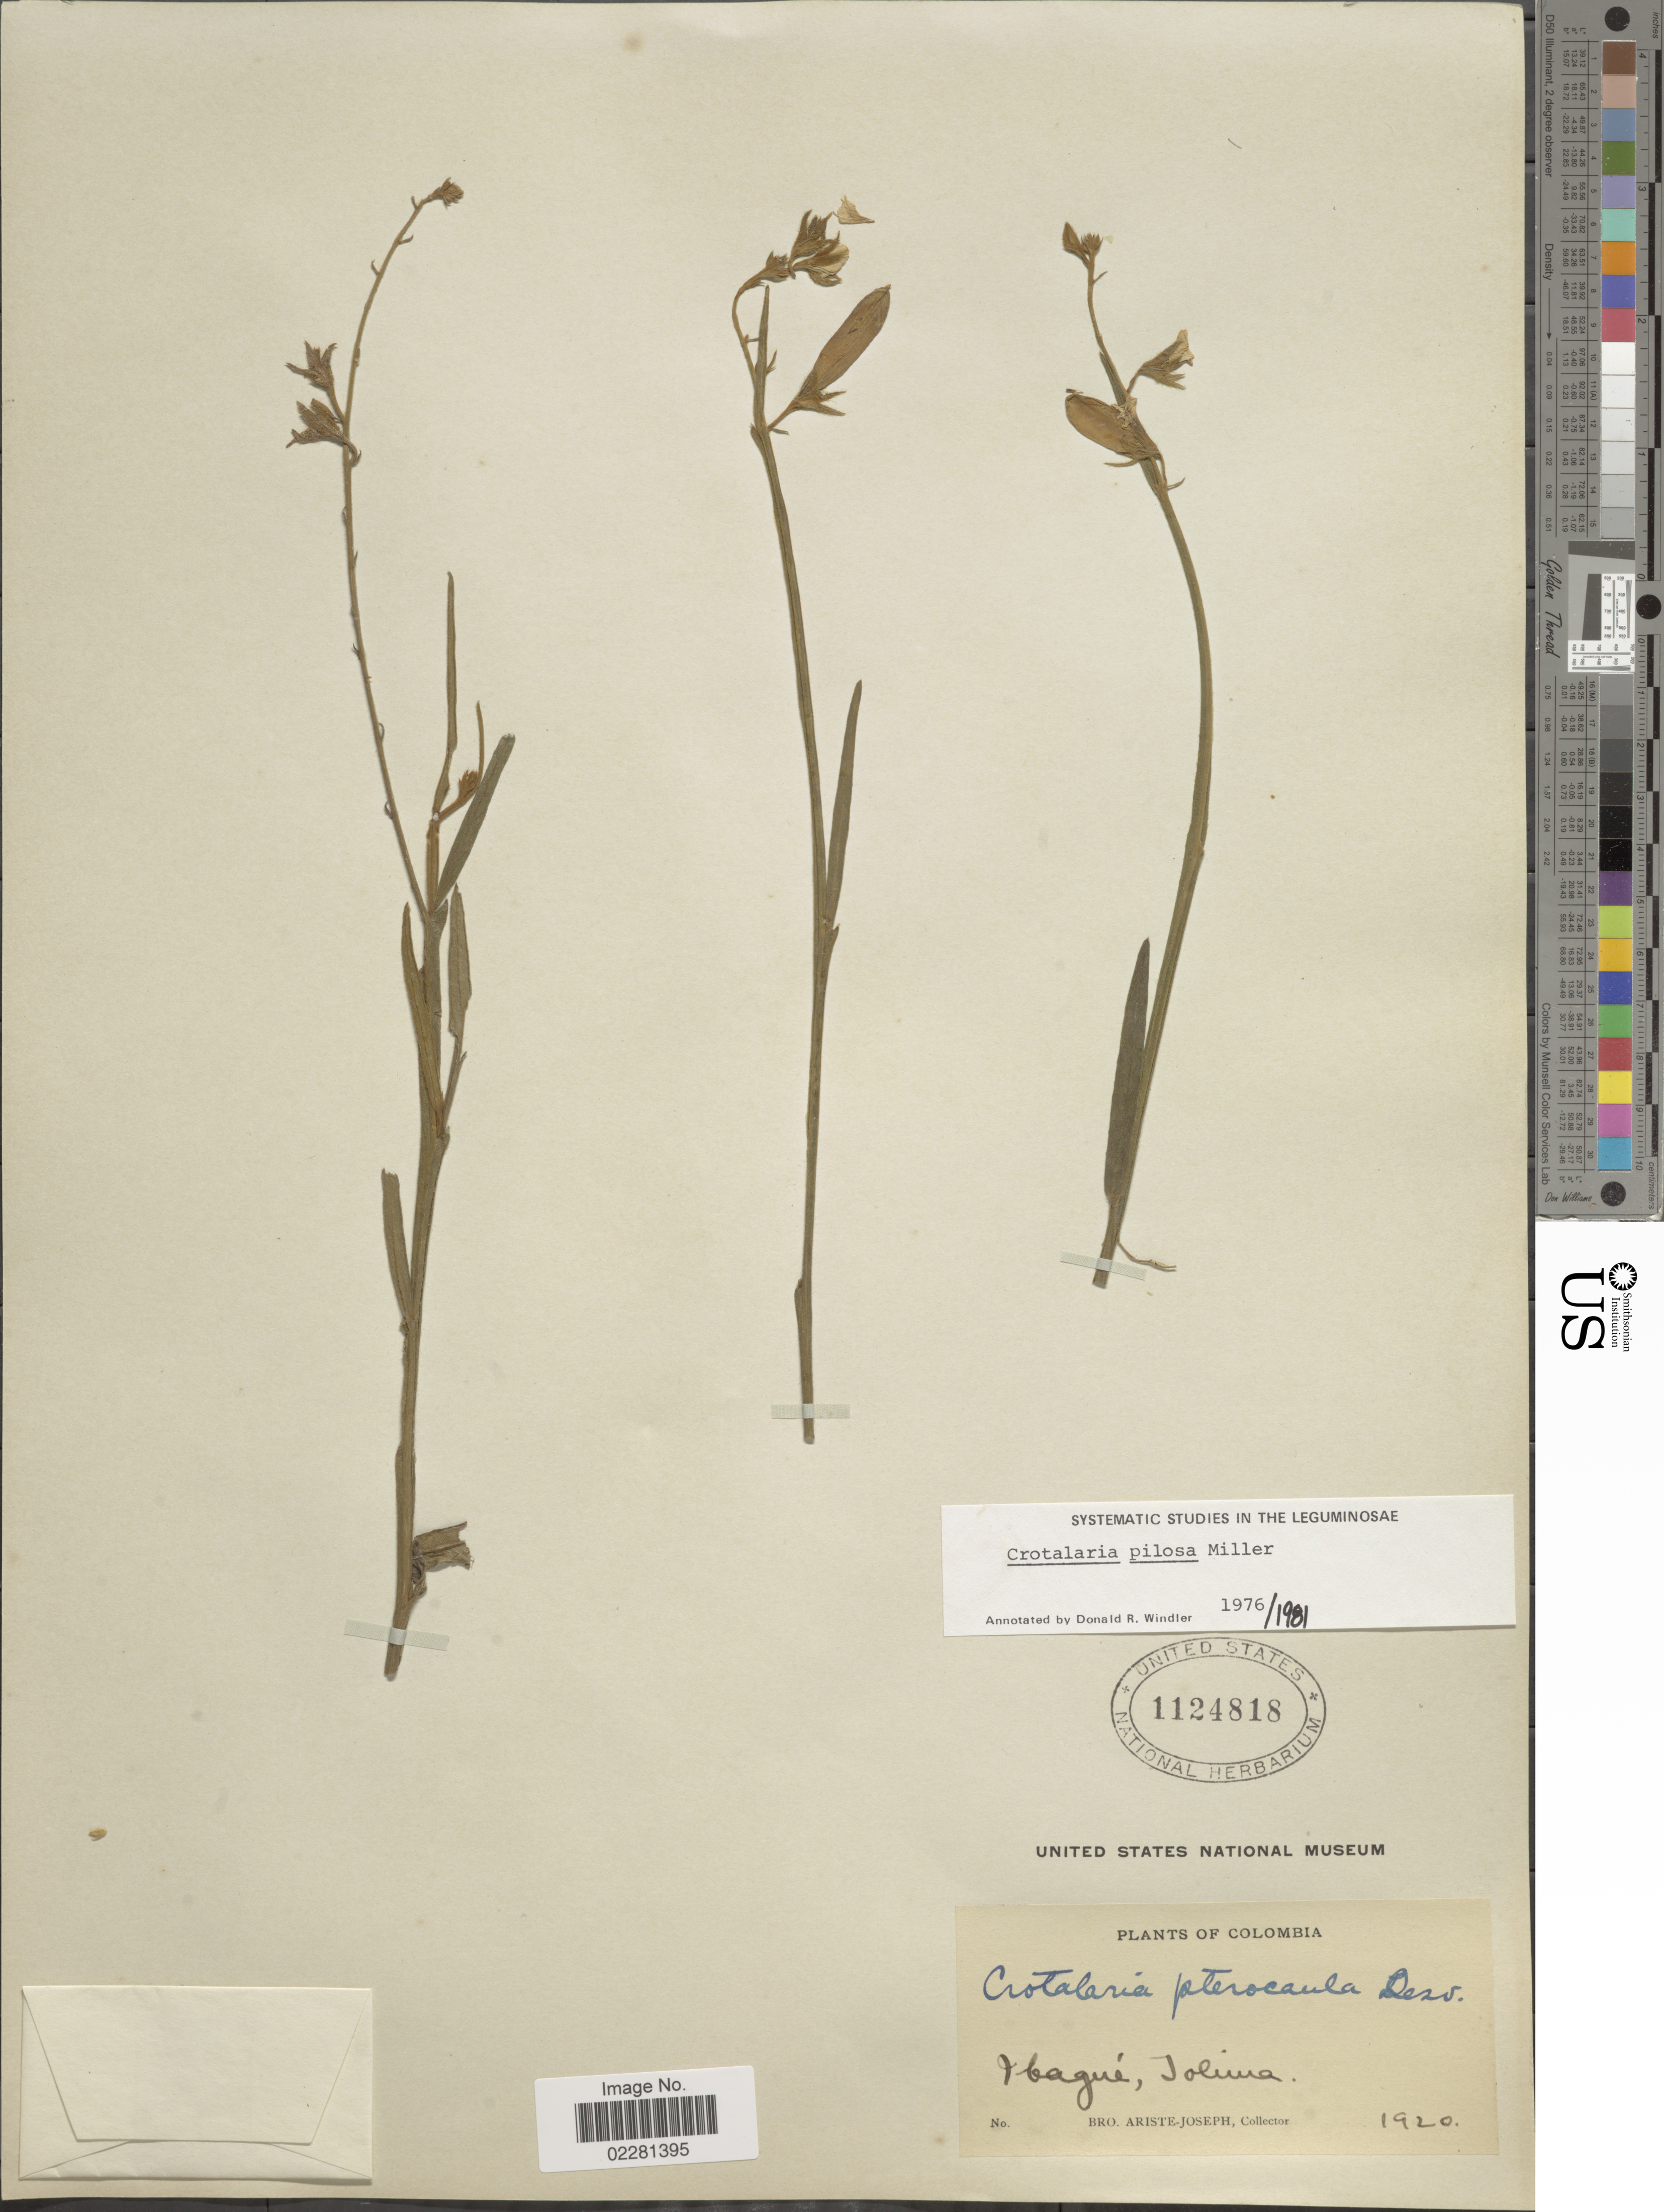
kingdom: Plantae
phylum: Tracheophyta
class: Magnoliopsida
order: Fabales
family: Fabaceae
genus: Crotalaria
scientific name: Crotalaria pilosa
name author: Mill.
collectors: Bro. Ariste-Joseph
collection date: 1920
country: Colombia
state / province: Tolima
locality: Ibague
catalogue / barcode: US 1124818